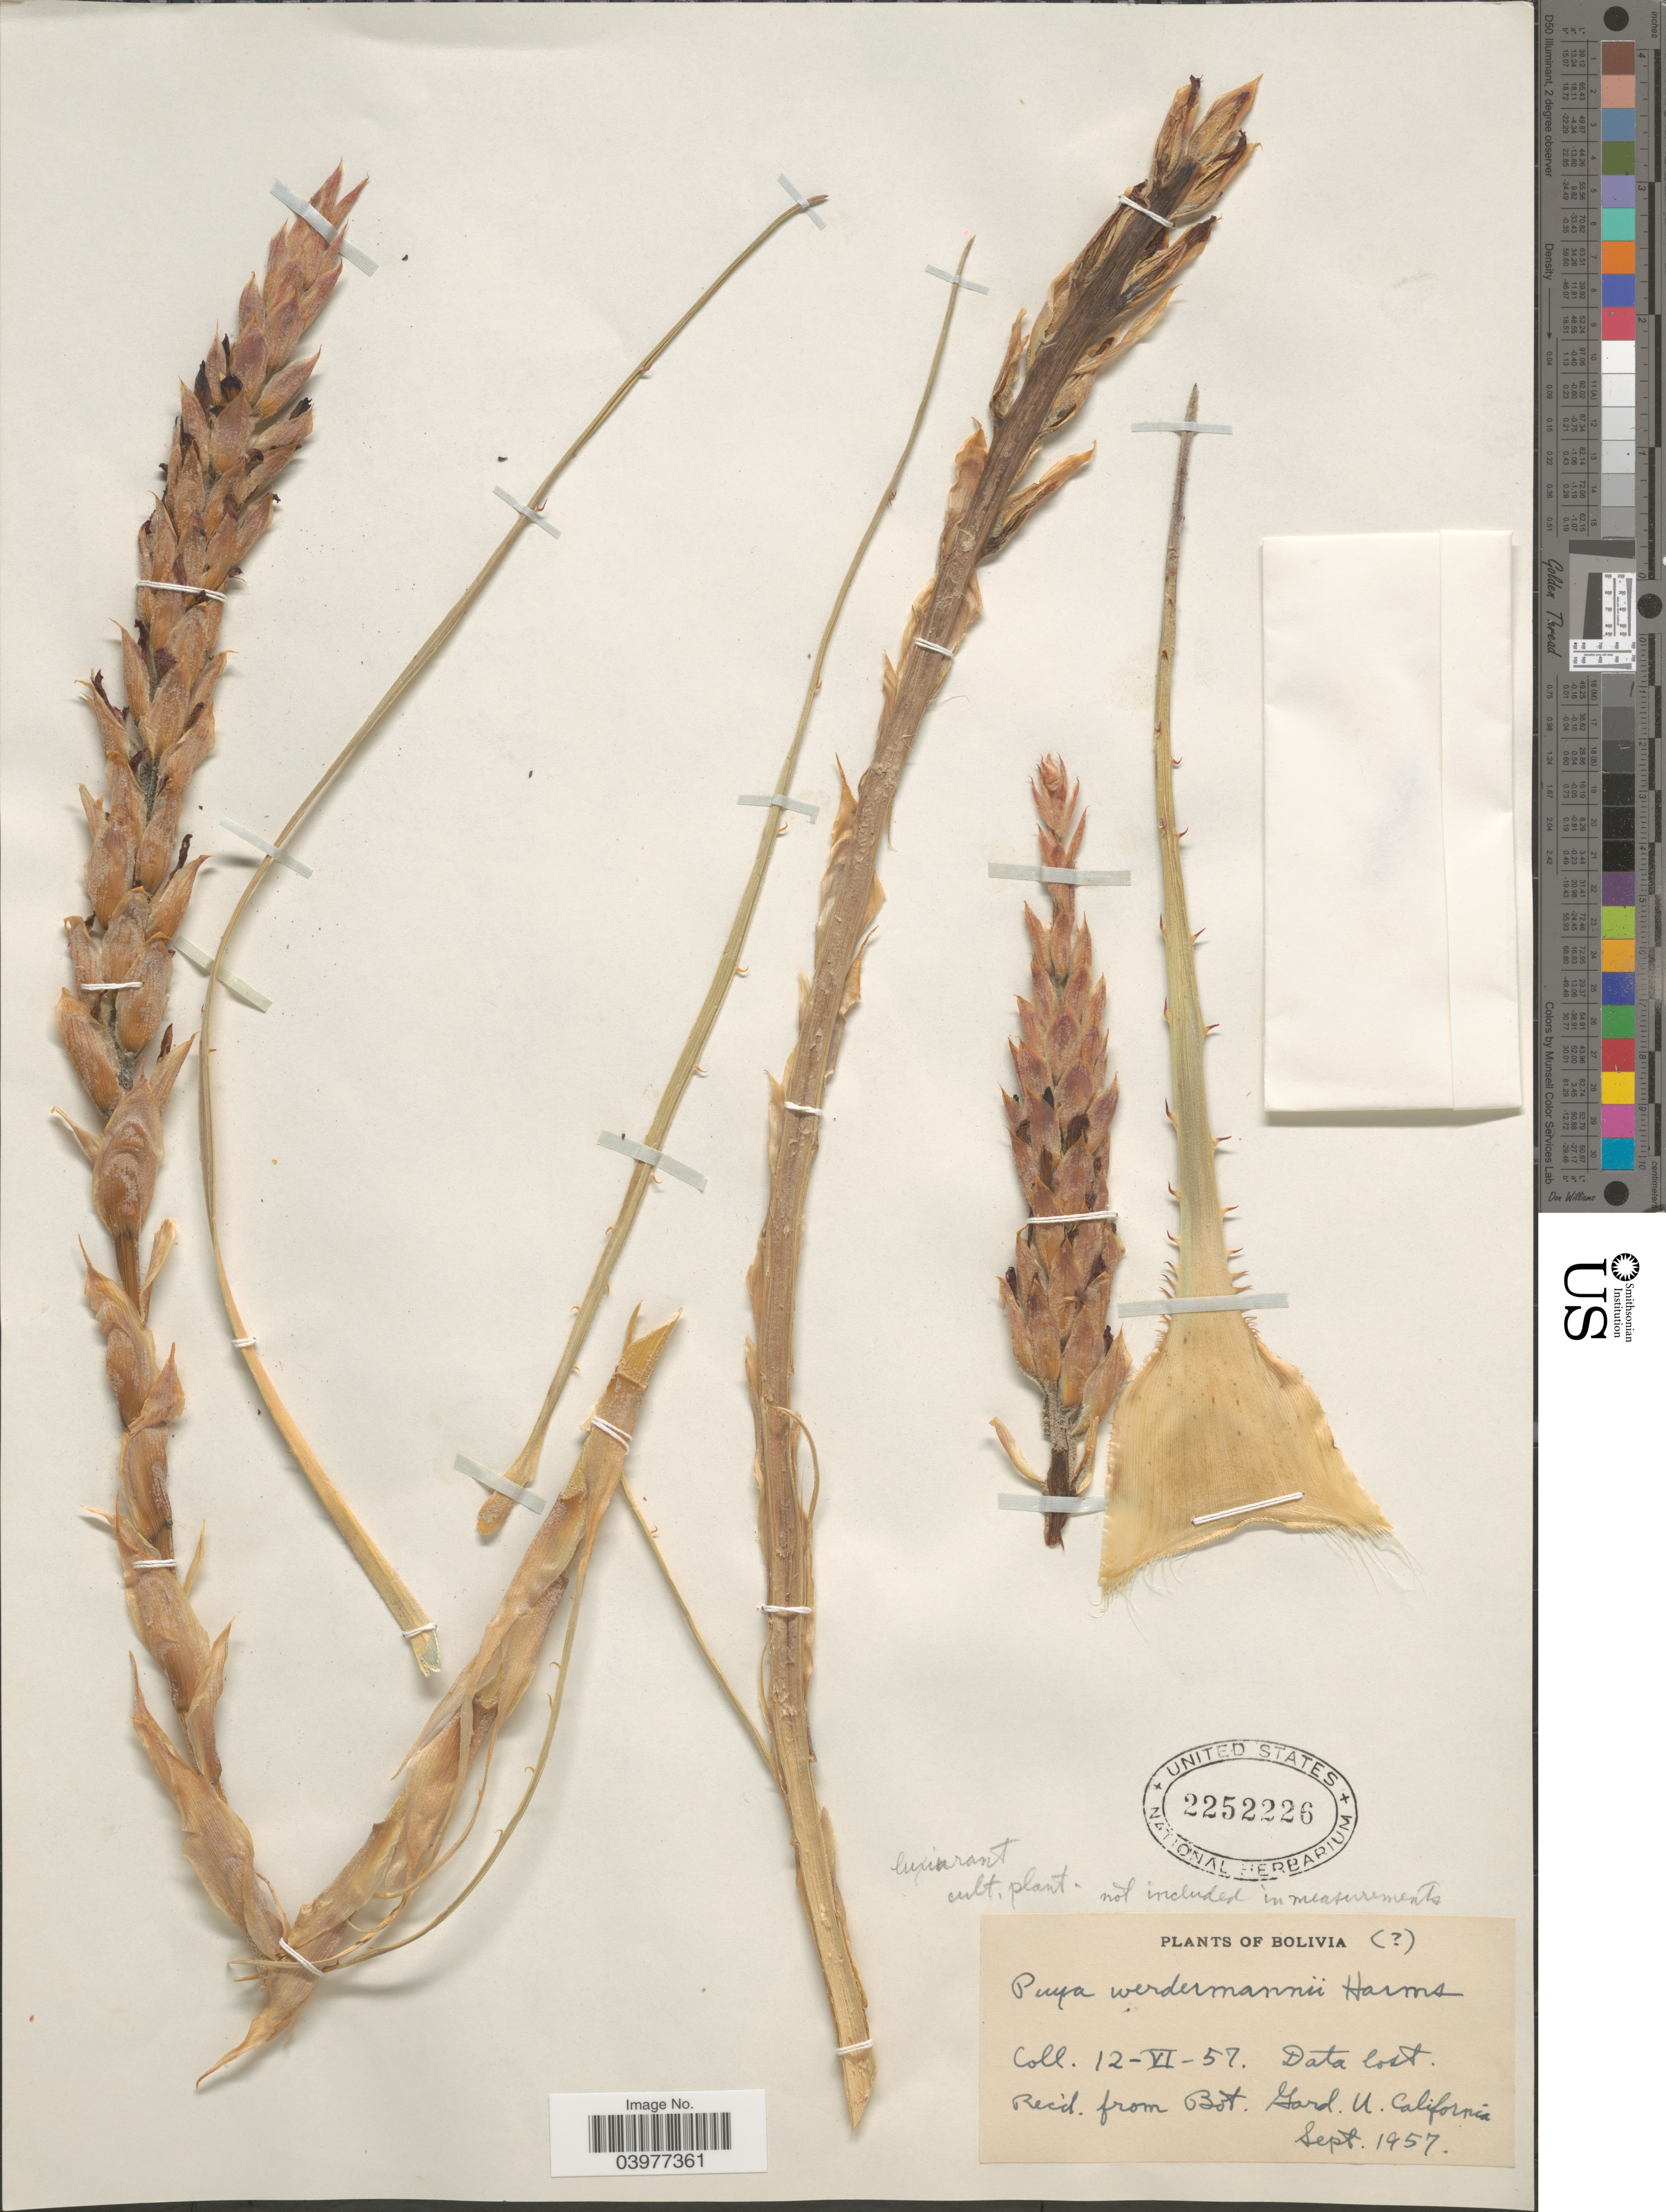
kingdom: Plantae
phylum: Tracheophyta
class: Liliopsida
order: Poales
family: Bromeliaceae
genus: Puya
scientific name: Puya humilis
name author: Mez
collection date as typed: Transcribed d/m/y: 12/6/57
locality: Bolivia. [unsure placement]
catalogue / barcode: US 2252226